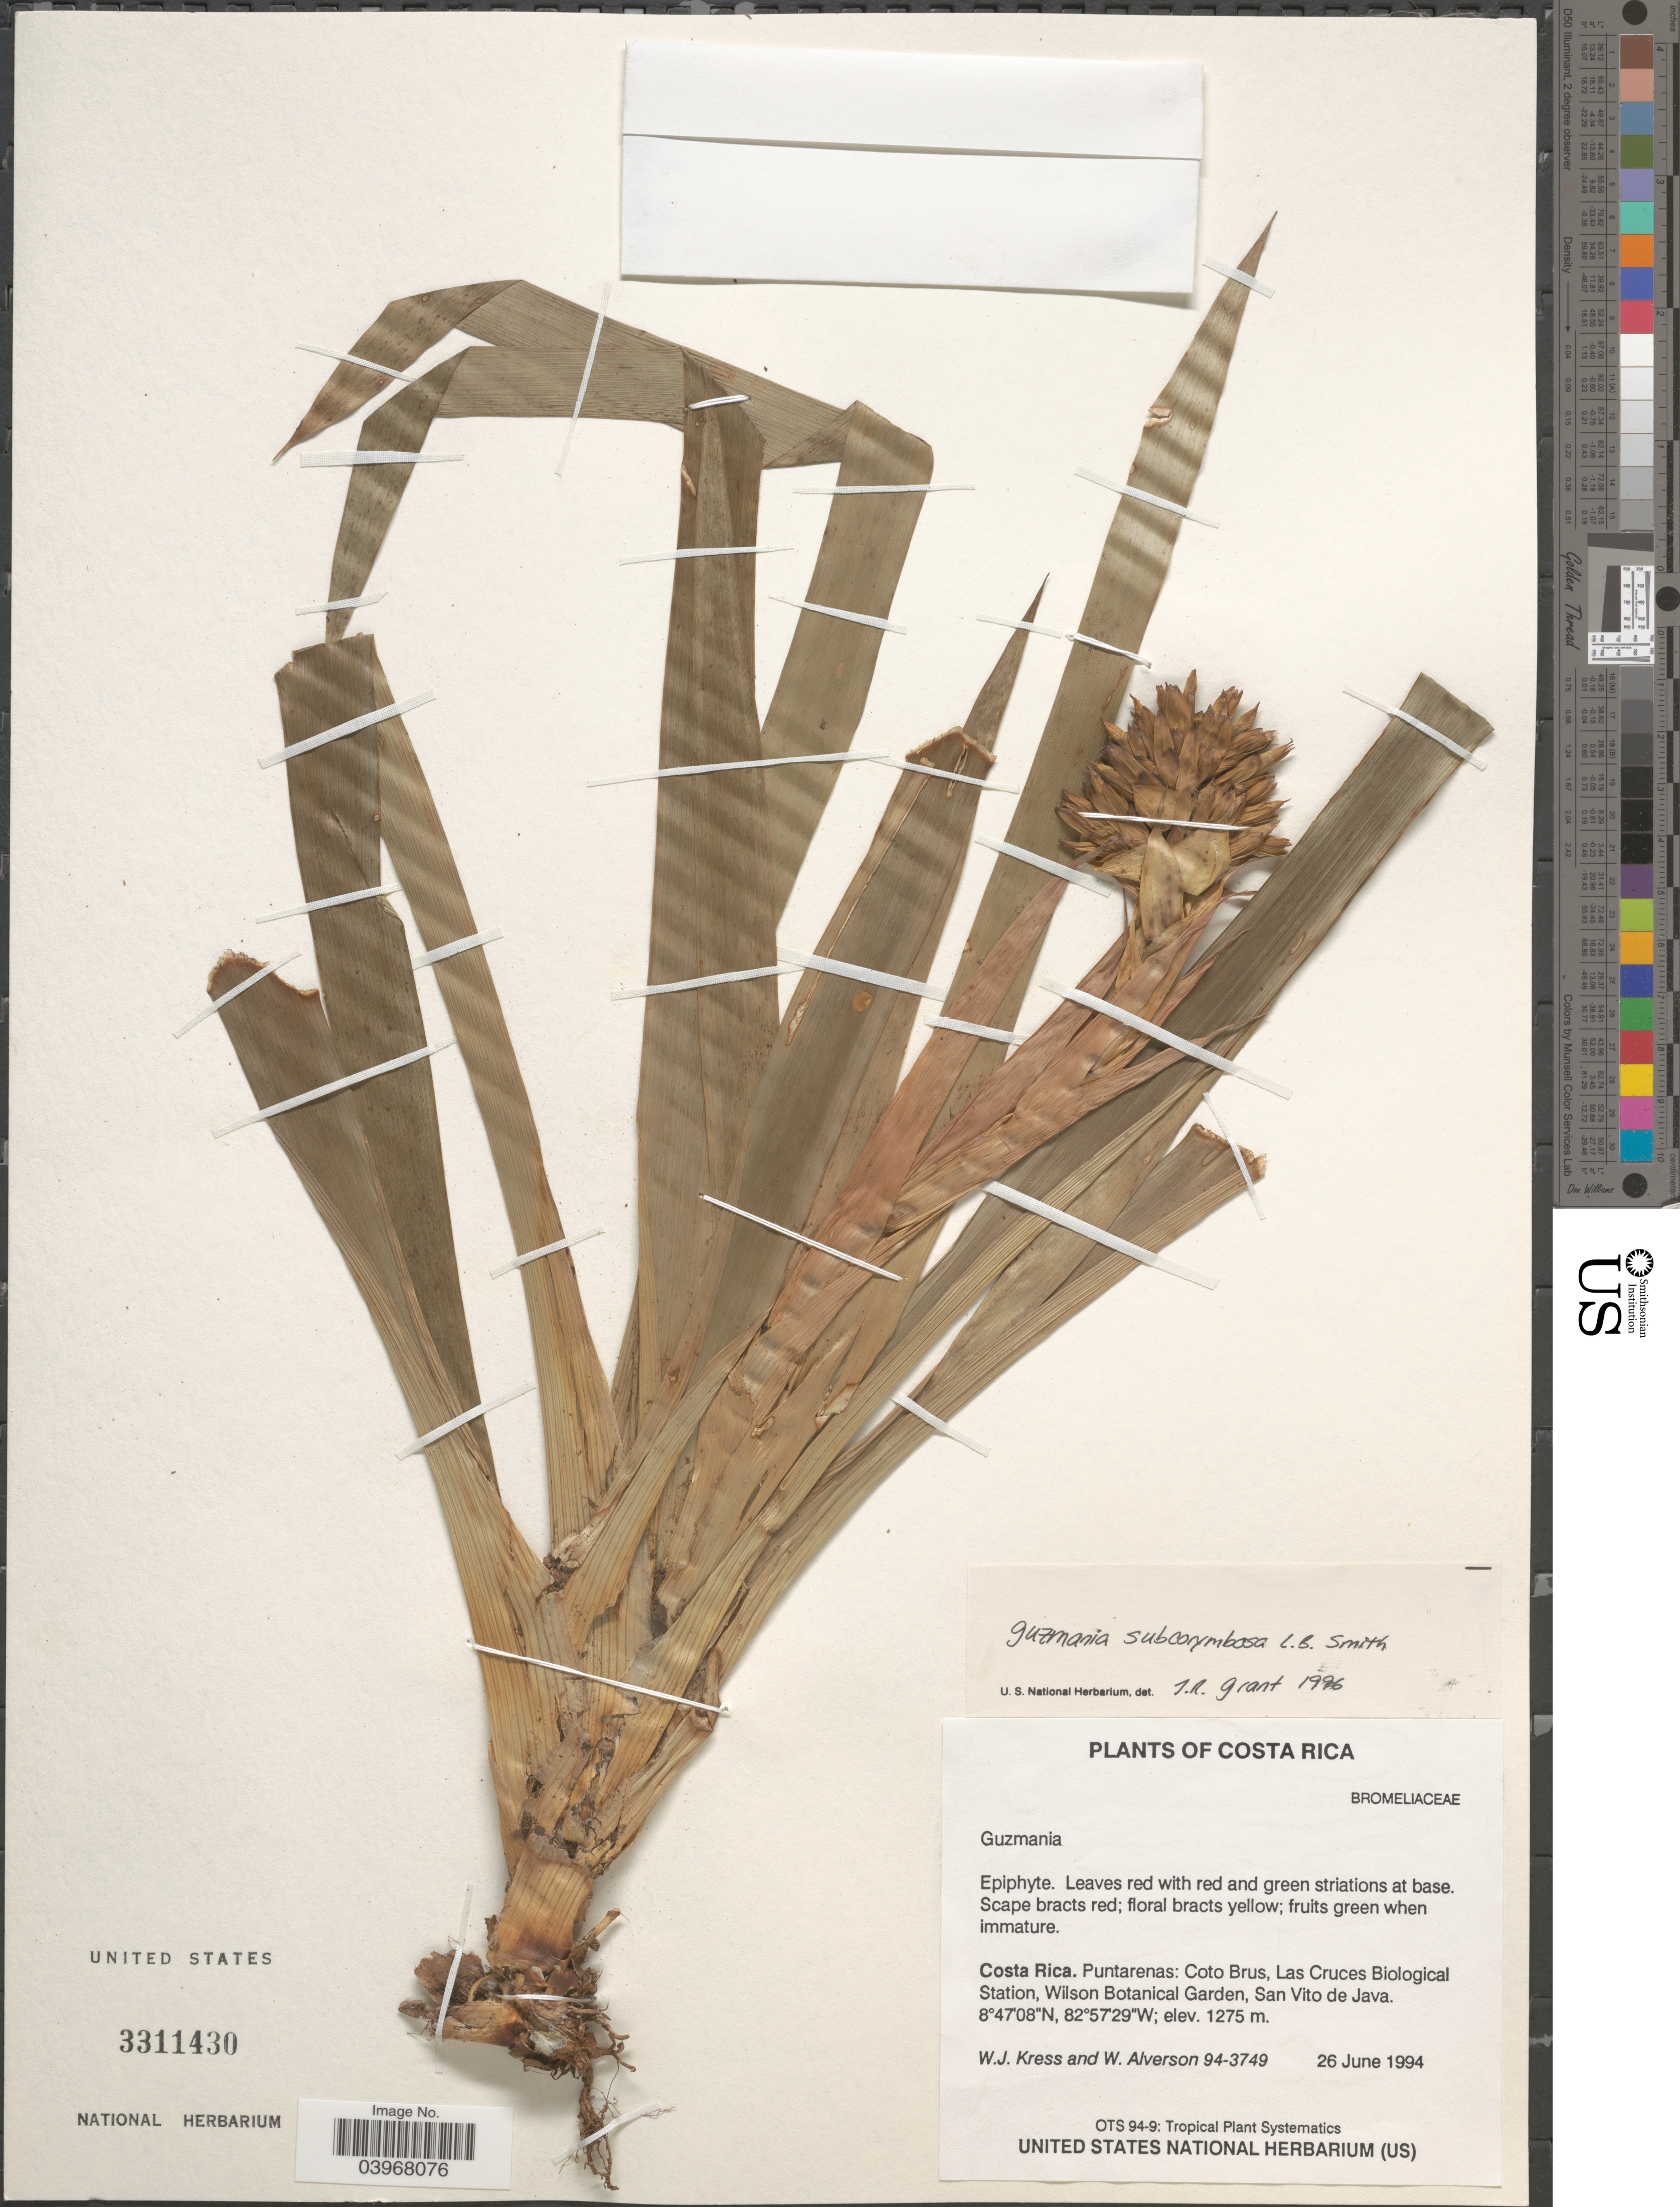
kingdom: Plantae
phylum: Tracheophyta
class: Liliopsida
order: Poales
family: Bromeliaceae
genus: Guzmania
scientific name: Guzmania subcorymbosa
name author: L.B. Sm.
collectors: W. J. Kress & W. S. Alverson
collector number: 94-3749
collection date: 1994-06-26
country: Costa Rica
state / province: Puntarenas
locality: Coto Brus, Las Cruces Biological Station, Wilson Botanical Garden, San Vito de Java.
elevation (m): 1275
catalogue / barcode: US 3311430